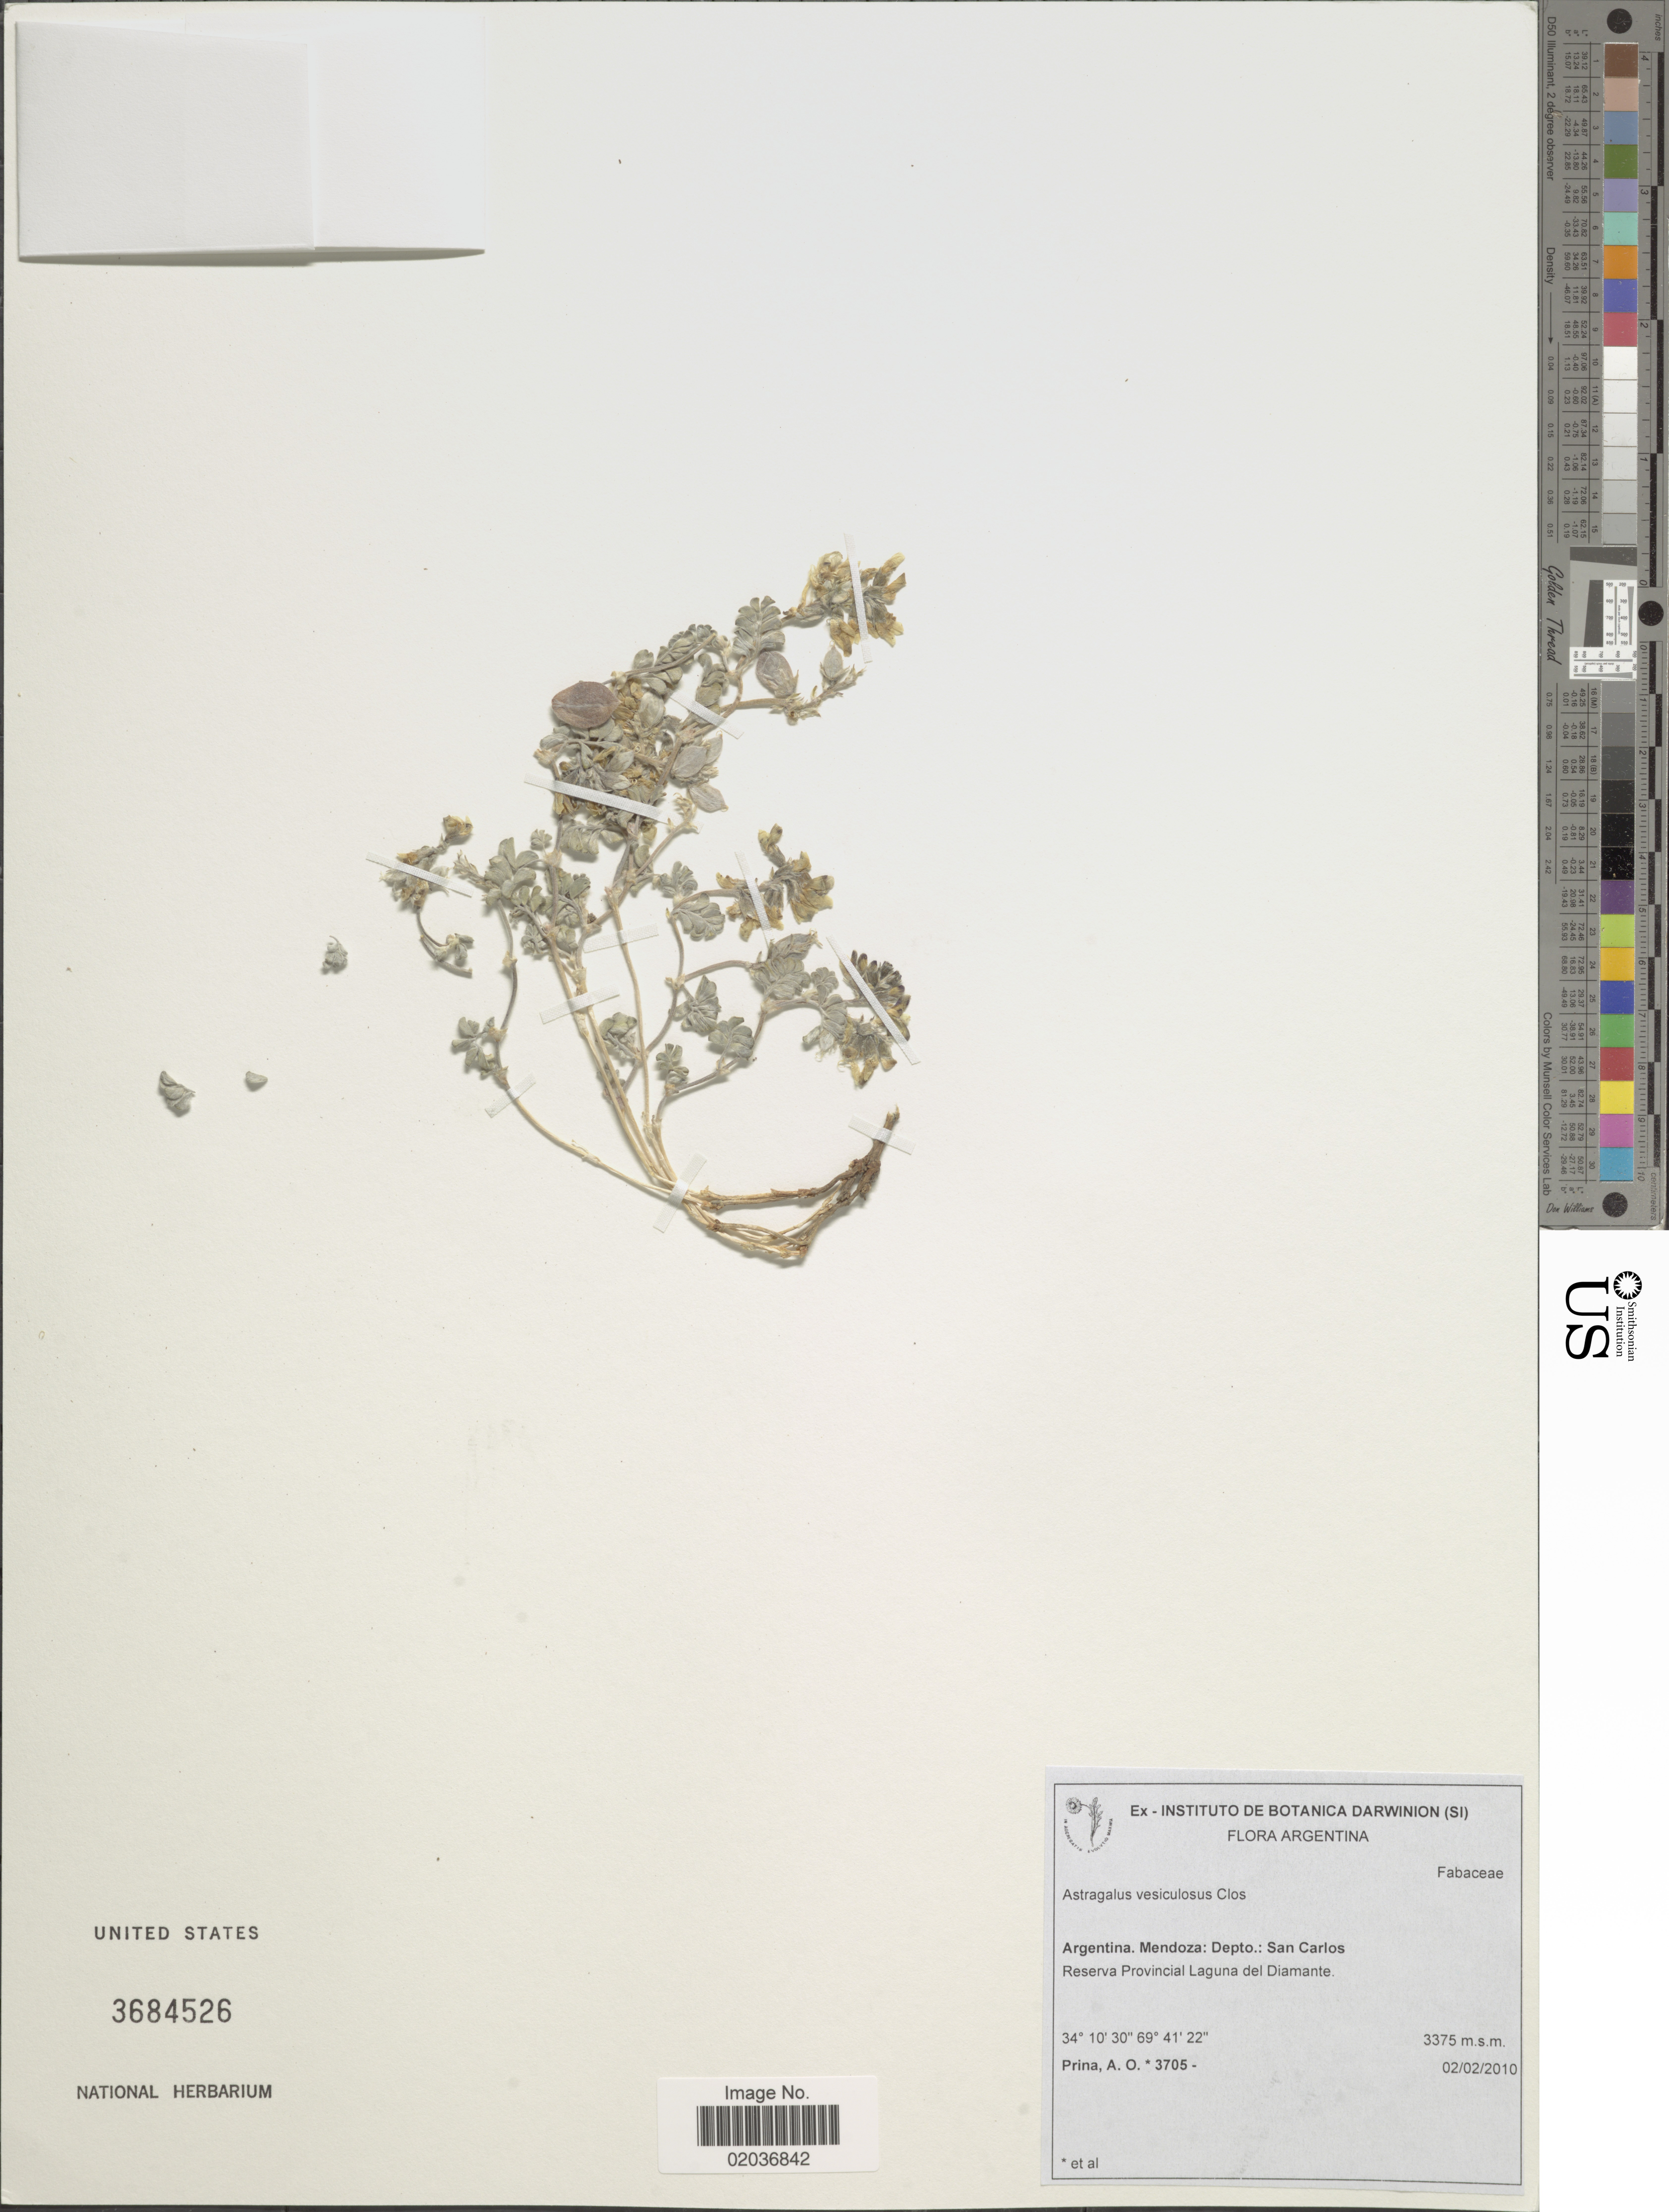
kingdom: Plantae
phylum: Tracheophyta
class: Magnoliopsida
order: Fabales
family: Fabaceae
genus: Astragalus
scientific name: Astragalus vesiculosus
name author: Clos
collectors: A. Prina & et al.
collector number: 3705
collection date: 2010-02-02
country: Argentina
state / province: Mendoza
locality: Mendoza: Depto: San Carlos, Reserva Provincial Laguna del Diamante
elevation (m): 3375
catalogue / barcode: US 3684526